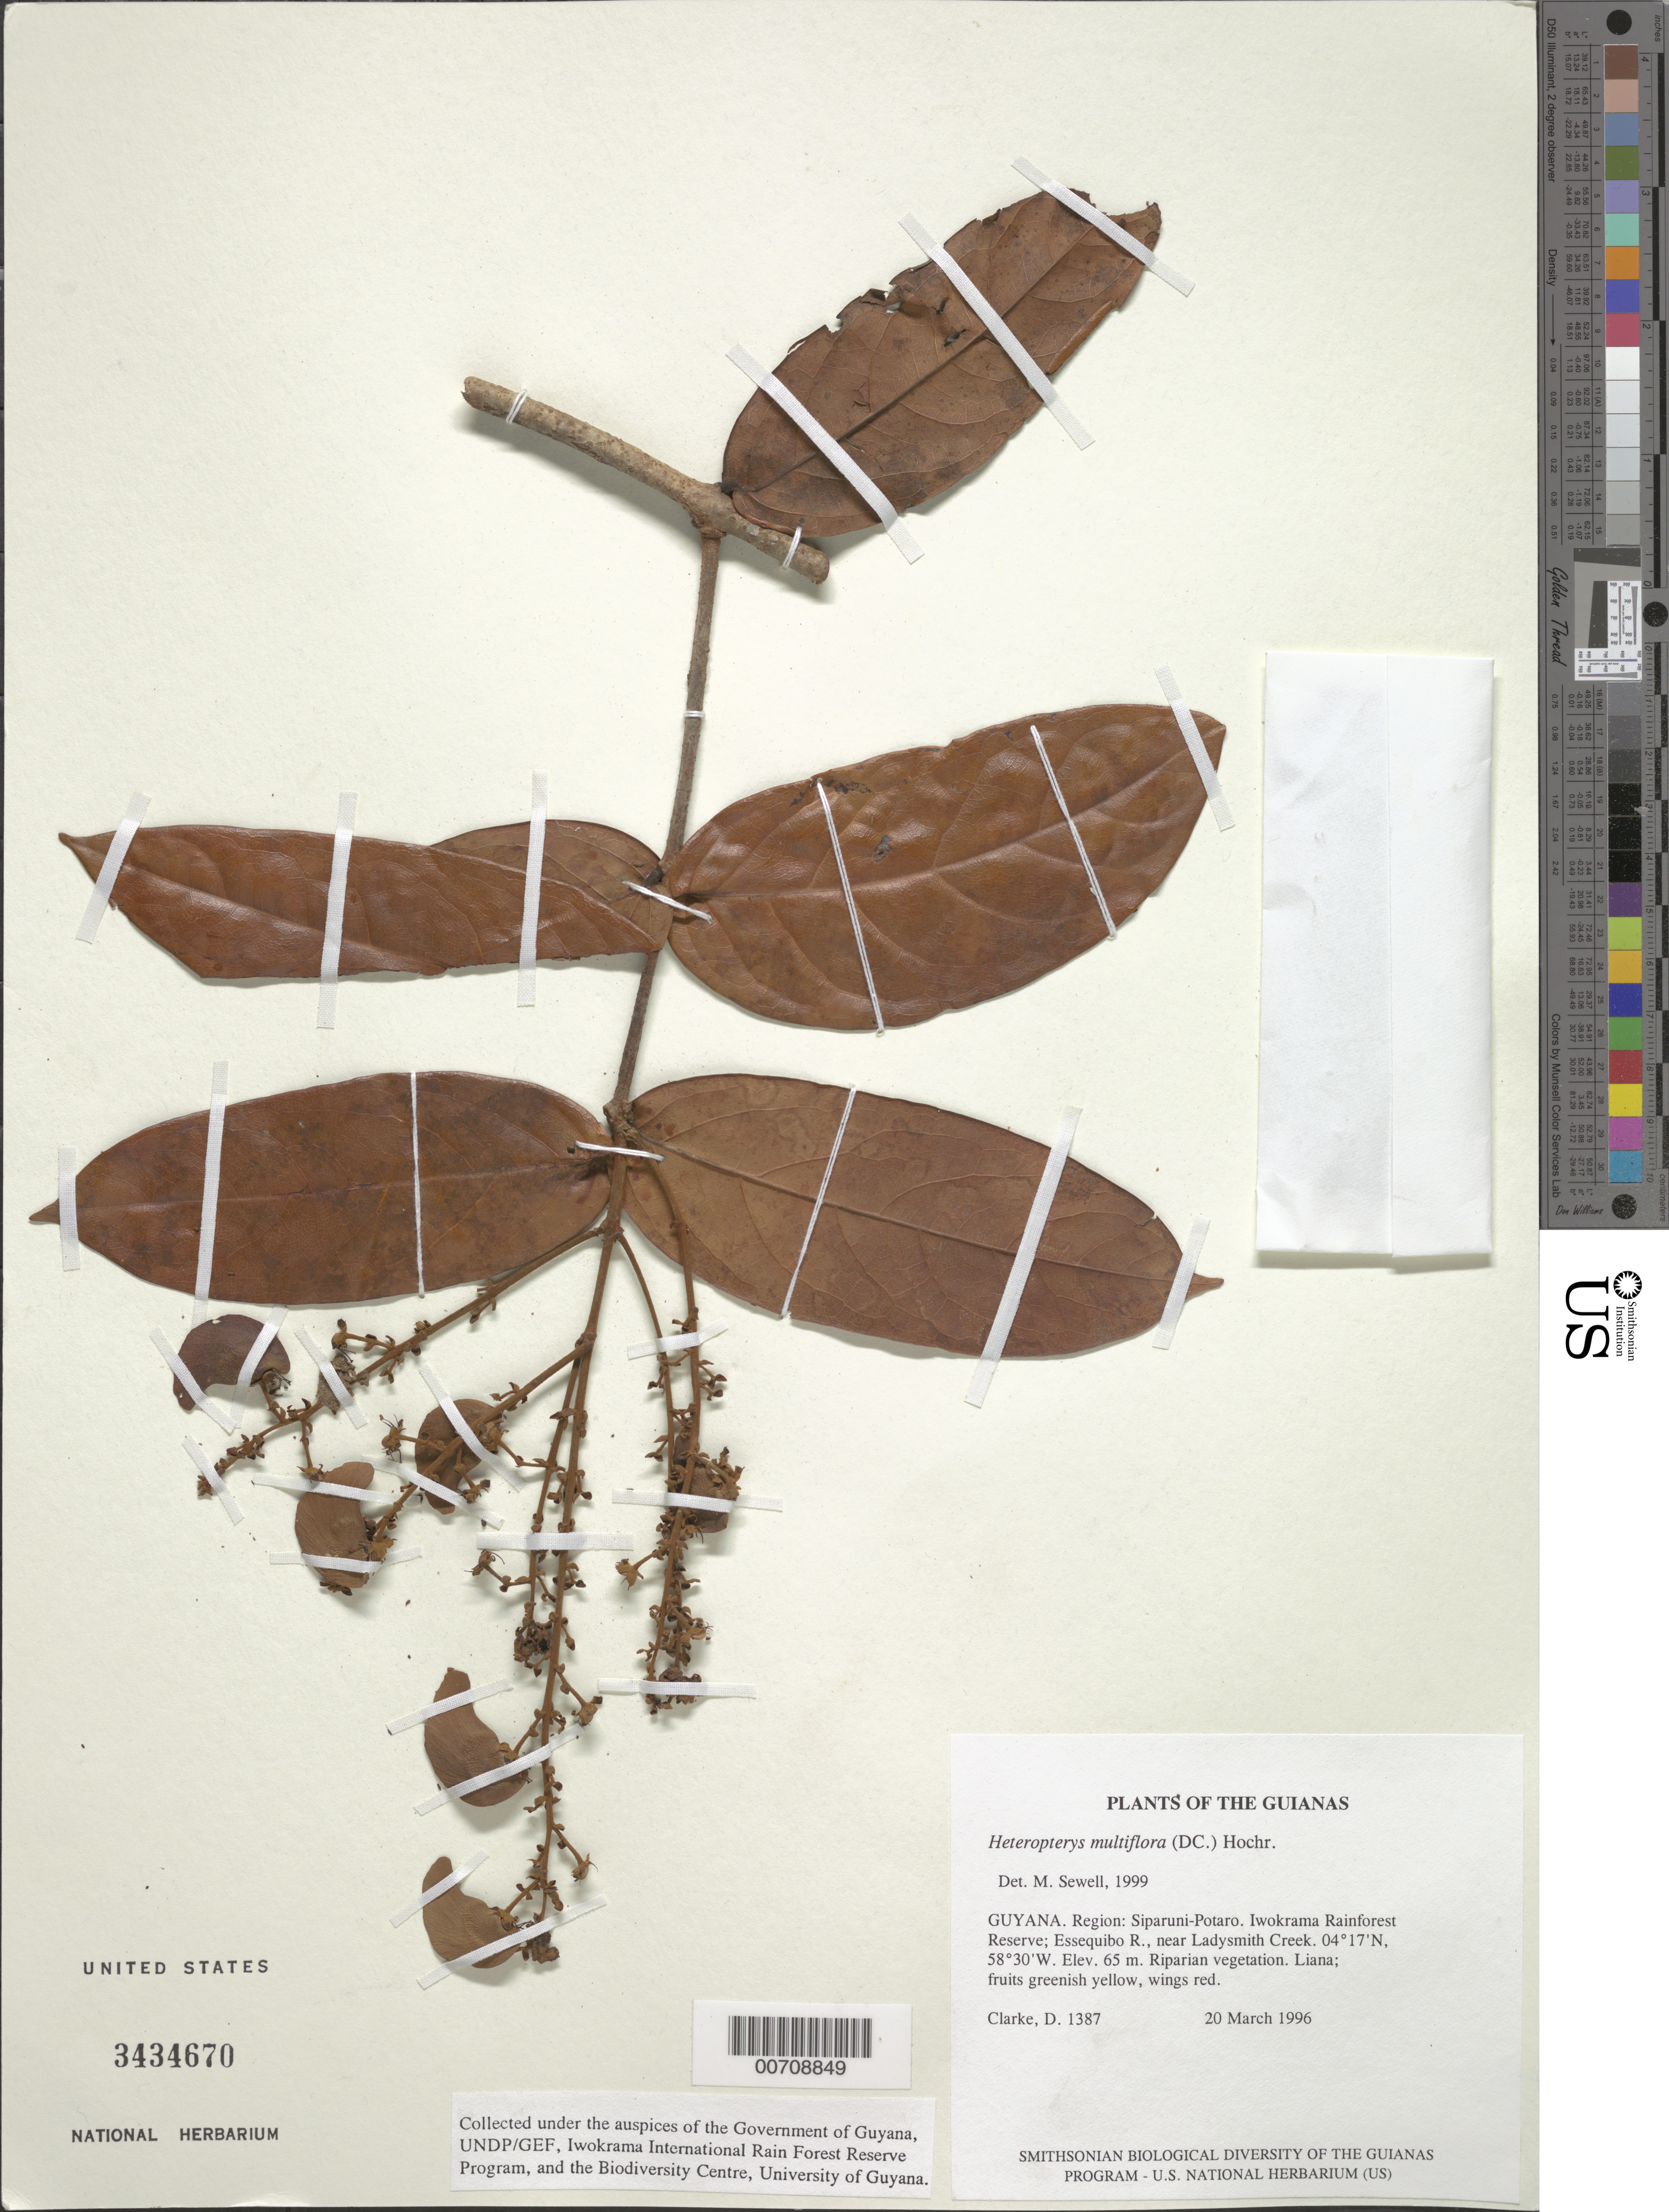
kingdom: Plantae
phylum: Tracheophyta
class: Magnoliopsida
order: Malpighiales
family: Malpighiaceae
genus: Heteropterys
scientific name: Heteropterys multiflora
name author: (DC.) Hochr.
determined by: Sewell, M.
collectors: H. D. Clarke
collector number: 1387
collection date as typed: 20 March 1996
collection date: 1996-03-20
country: Guyana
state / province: Potaro-Siparuni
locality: Iwokrama Rainforest Reserve; Essequibo R., near Ladysmith Creek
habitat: Riparian vegetation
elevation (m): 65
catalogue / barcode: US 3434670